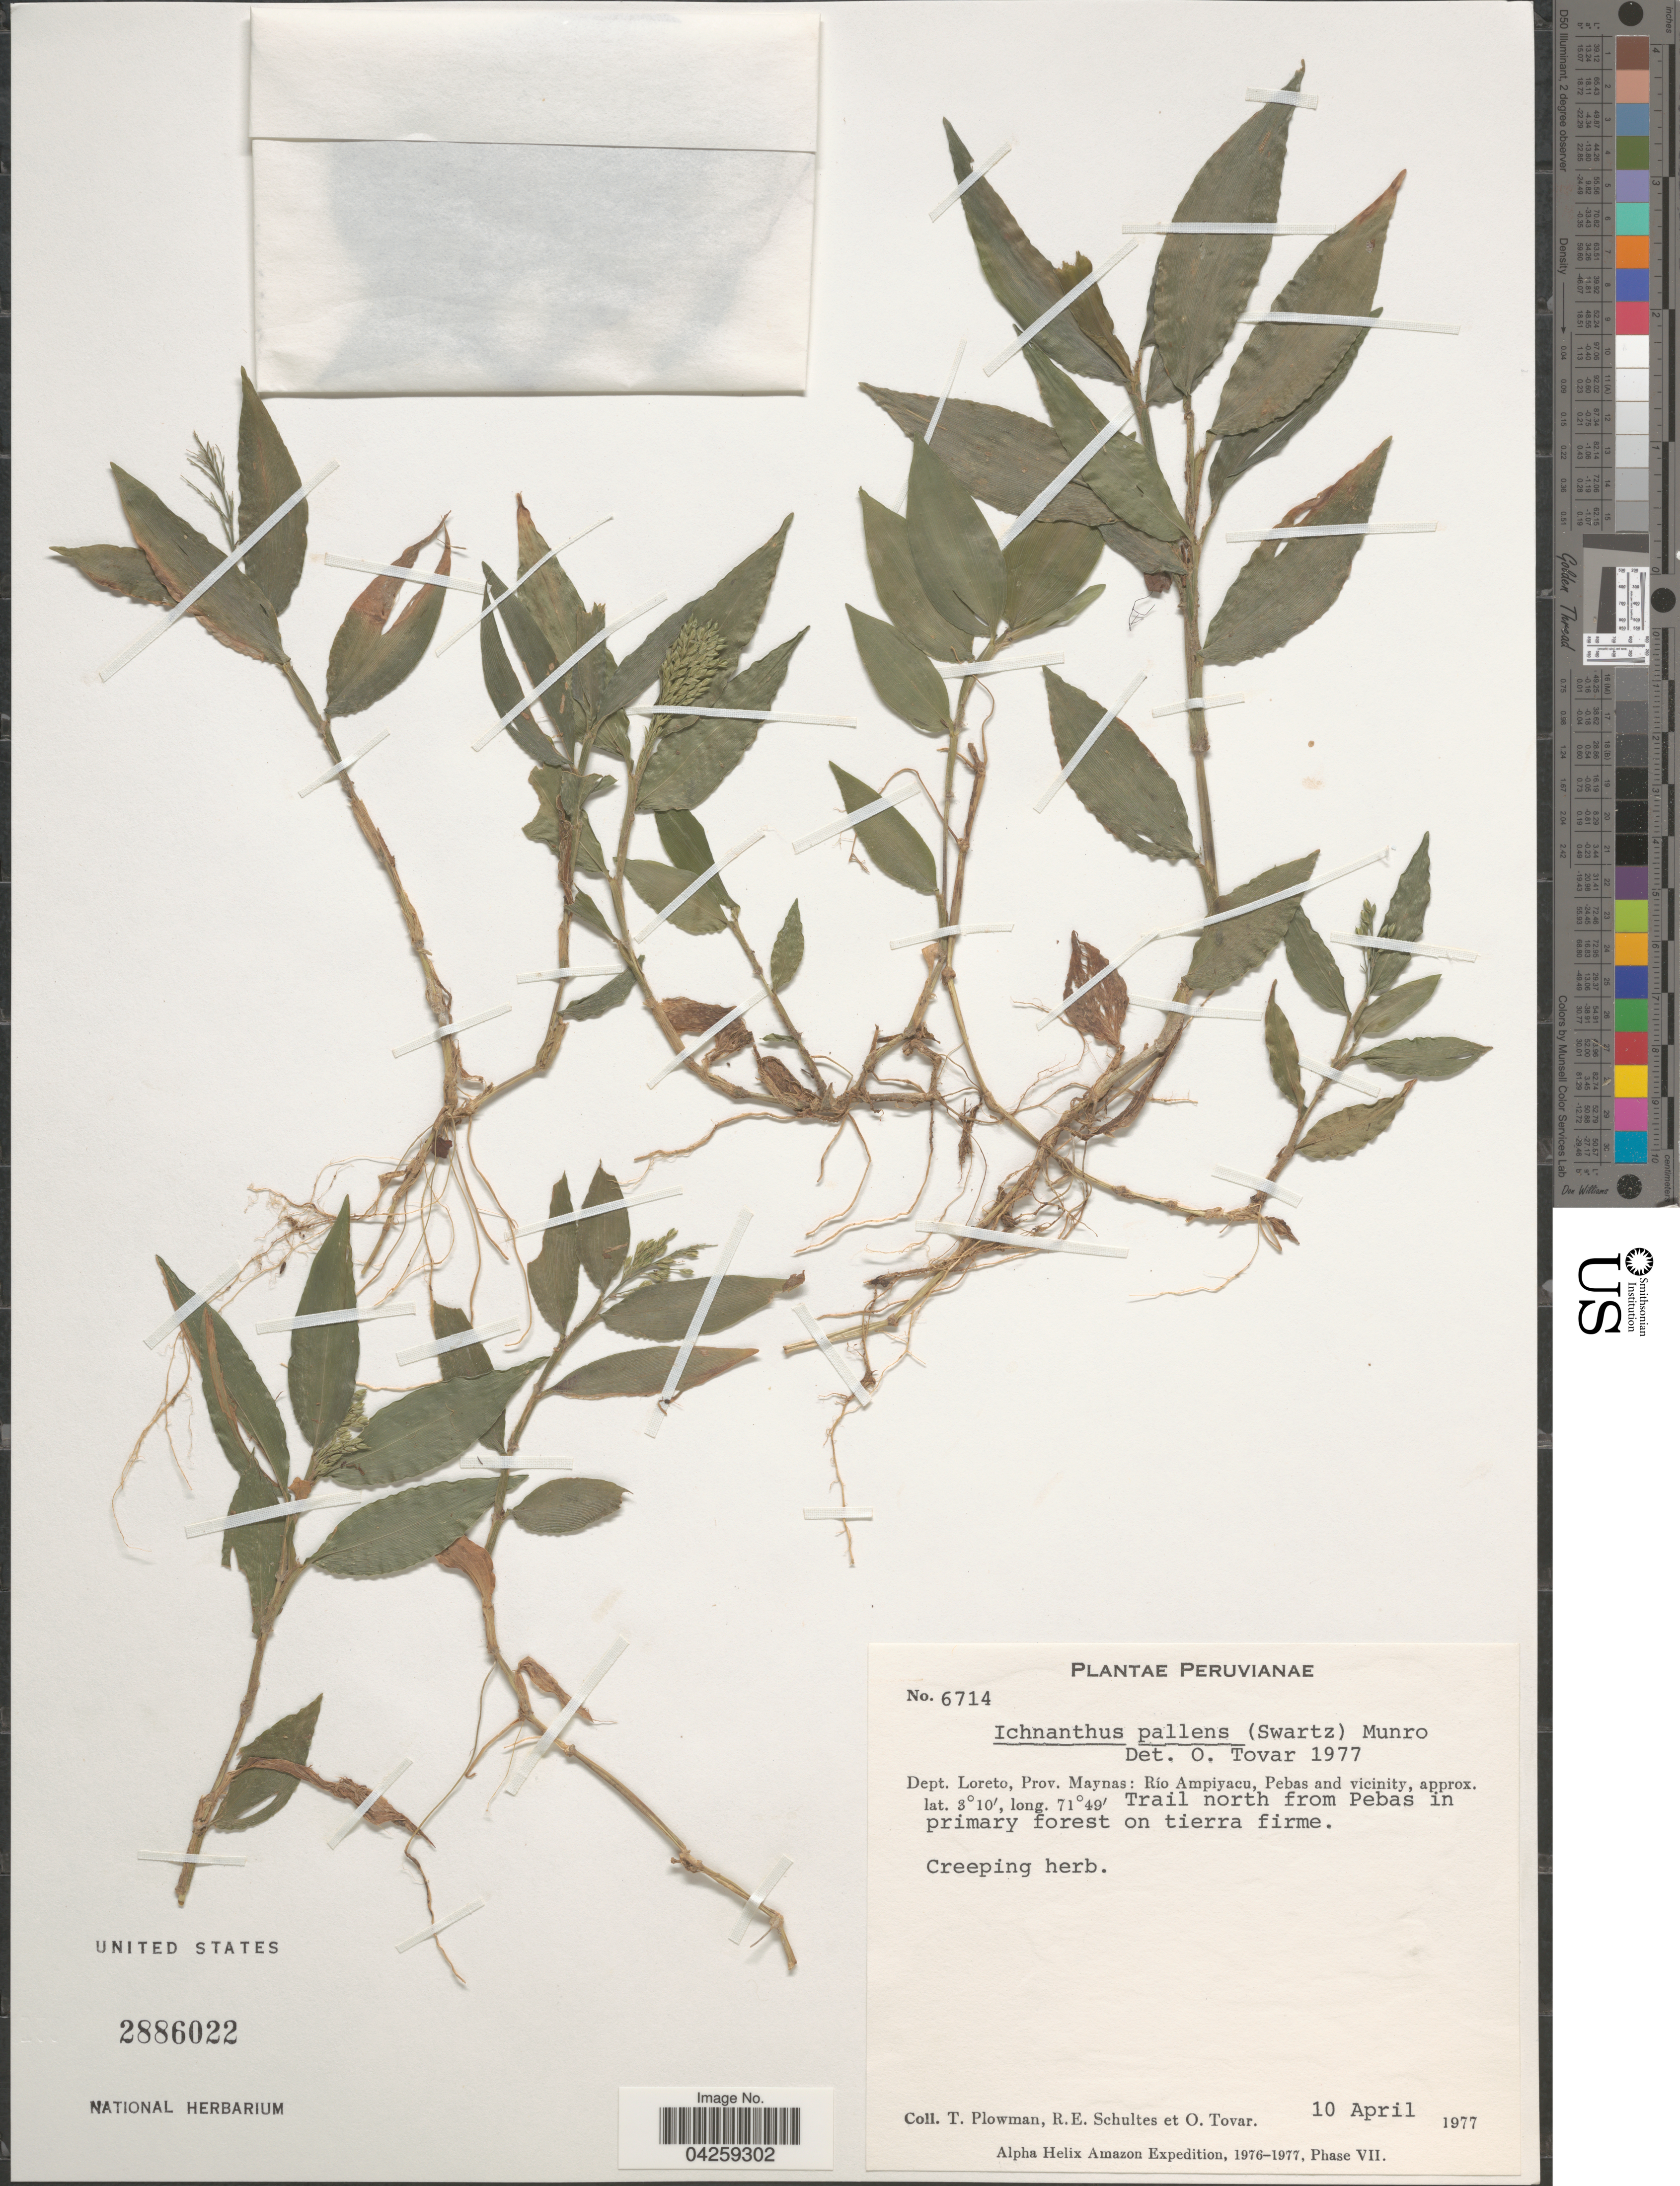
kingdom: Plantae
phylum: Tracheophyta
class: Liliopsida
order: Poales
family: Poaceae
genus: Ichnanthus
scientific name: Ichnanthus pallens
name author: (Sw.) Munro ex Benth.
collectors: T. Plowman, R. E. Schultes & Ó. Tovar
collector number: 6714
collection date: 1977-04-10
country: Peru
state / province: Loreto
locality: Peruvianae. Dept. Loreto, Prov. Maynas: Río Ampiyacu, Pebas and vicinity. Trail north from Pebas in primary forest on tierra firme. Alpha Helix Amazon Expedition, 1976-1977, Phase VII.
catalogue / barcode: US 2886022